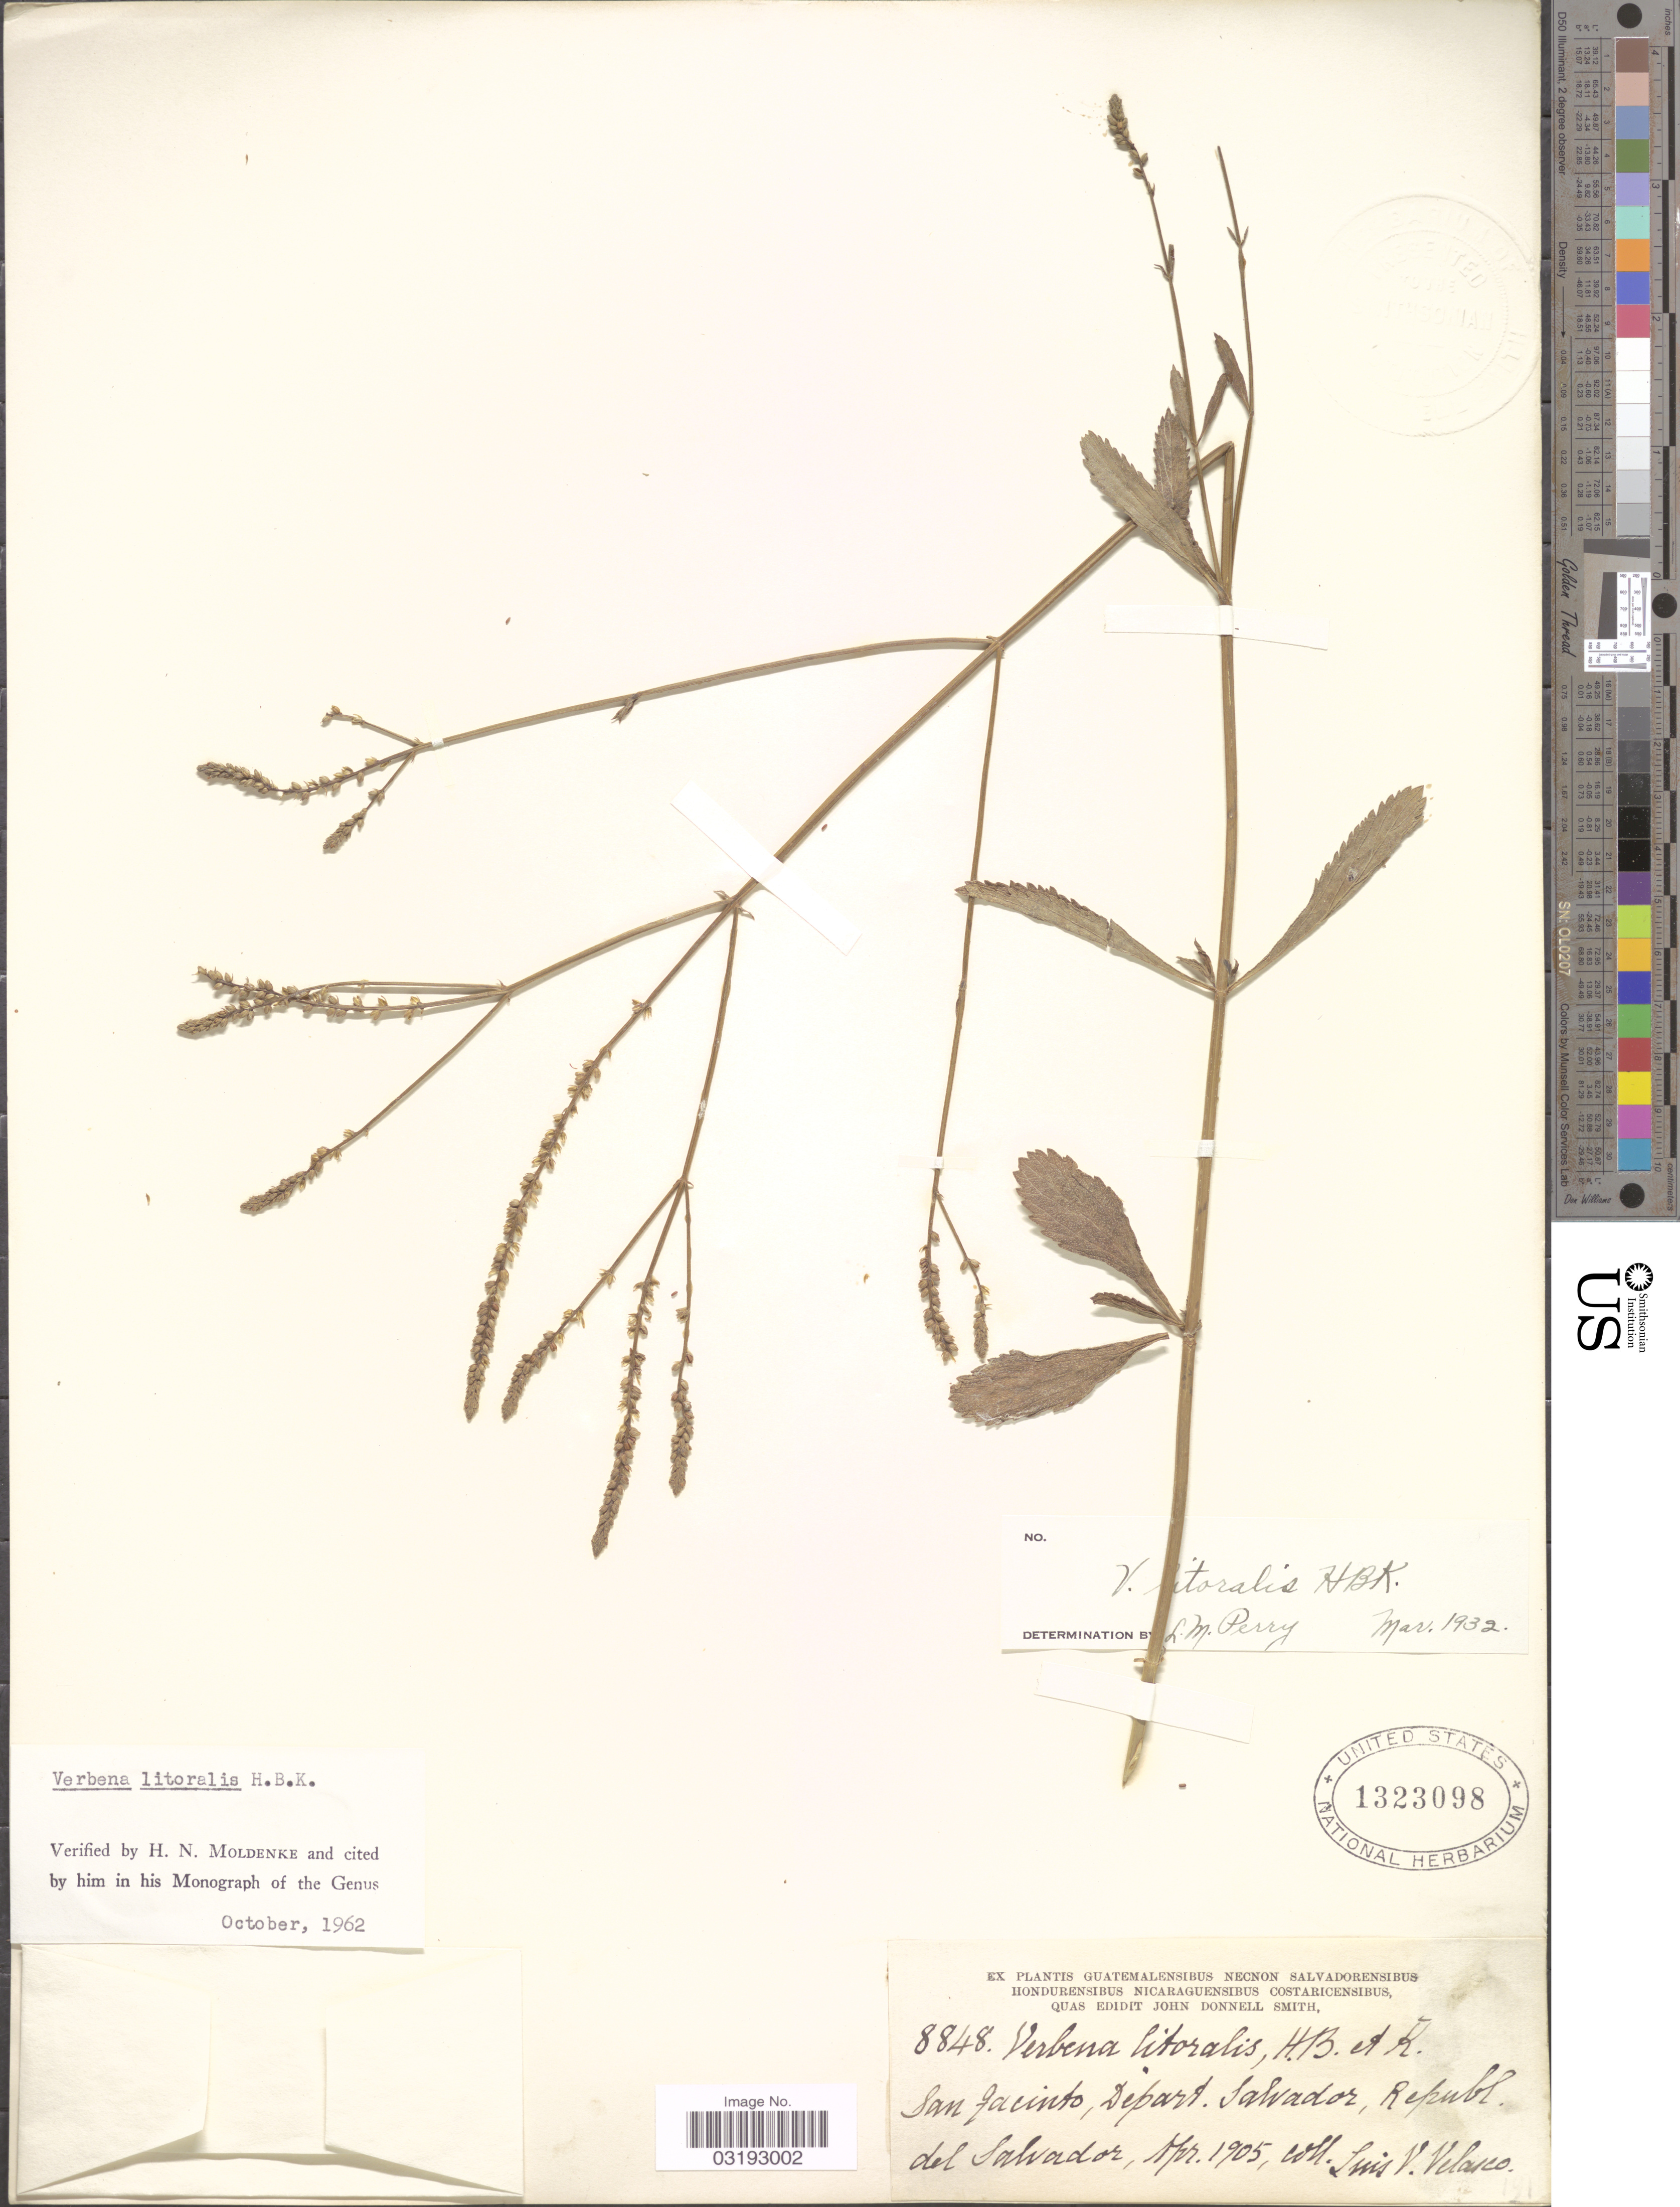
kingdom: Plantae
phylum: Tracheophyta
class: Magnoliopsida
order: Lamiales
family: Verbenaceae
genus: Verbena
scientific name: Verbena litoralis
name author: Kunth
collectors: L. Velasco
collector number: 8848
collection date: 1905-04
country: El Salvador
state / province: San Salvador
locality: San Jacinto, Depart. Salvador.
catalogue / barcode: US 1323098